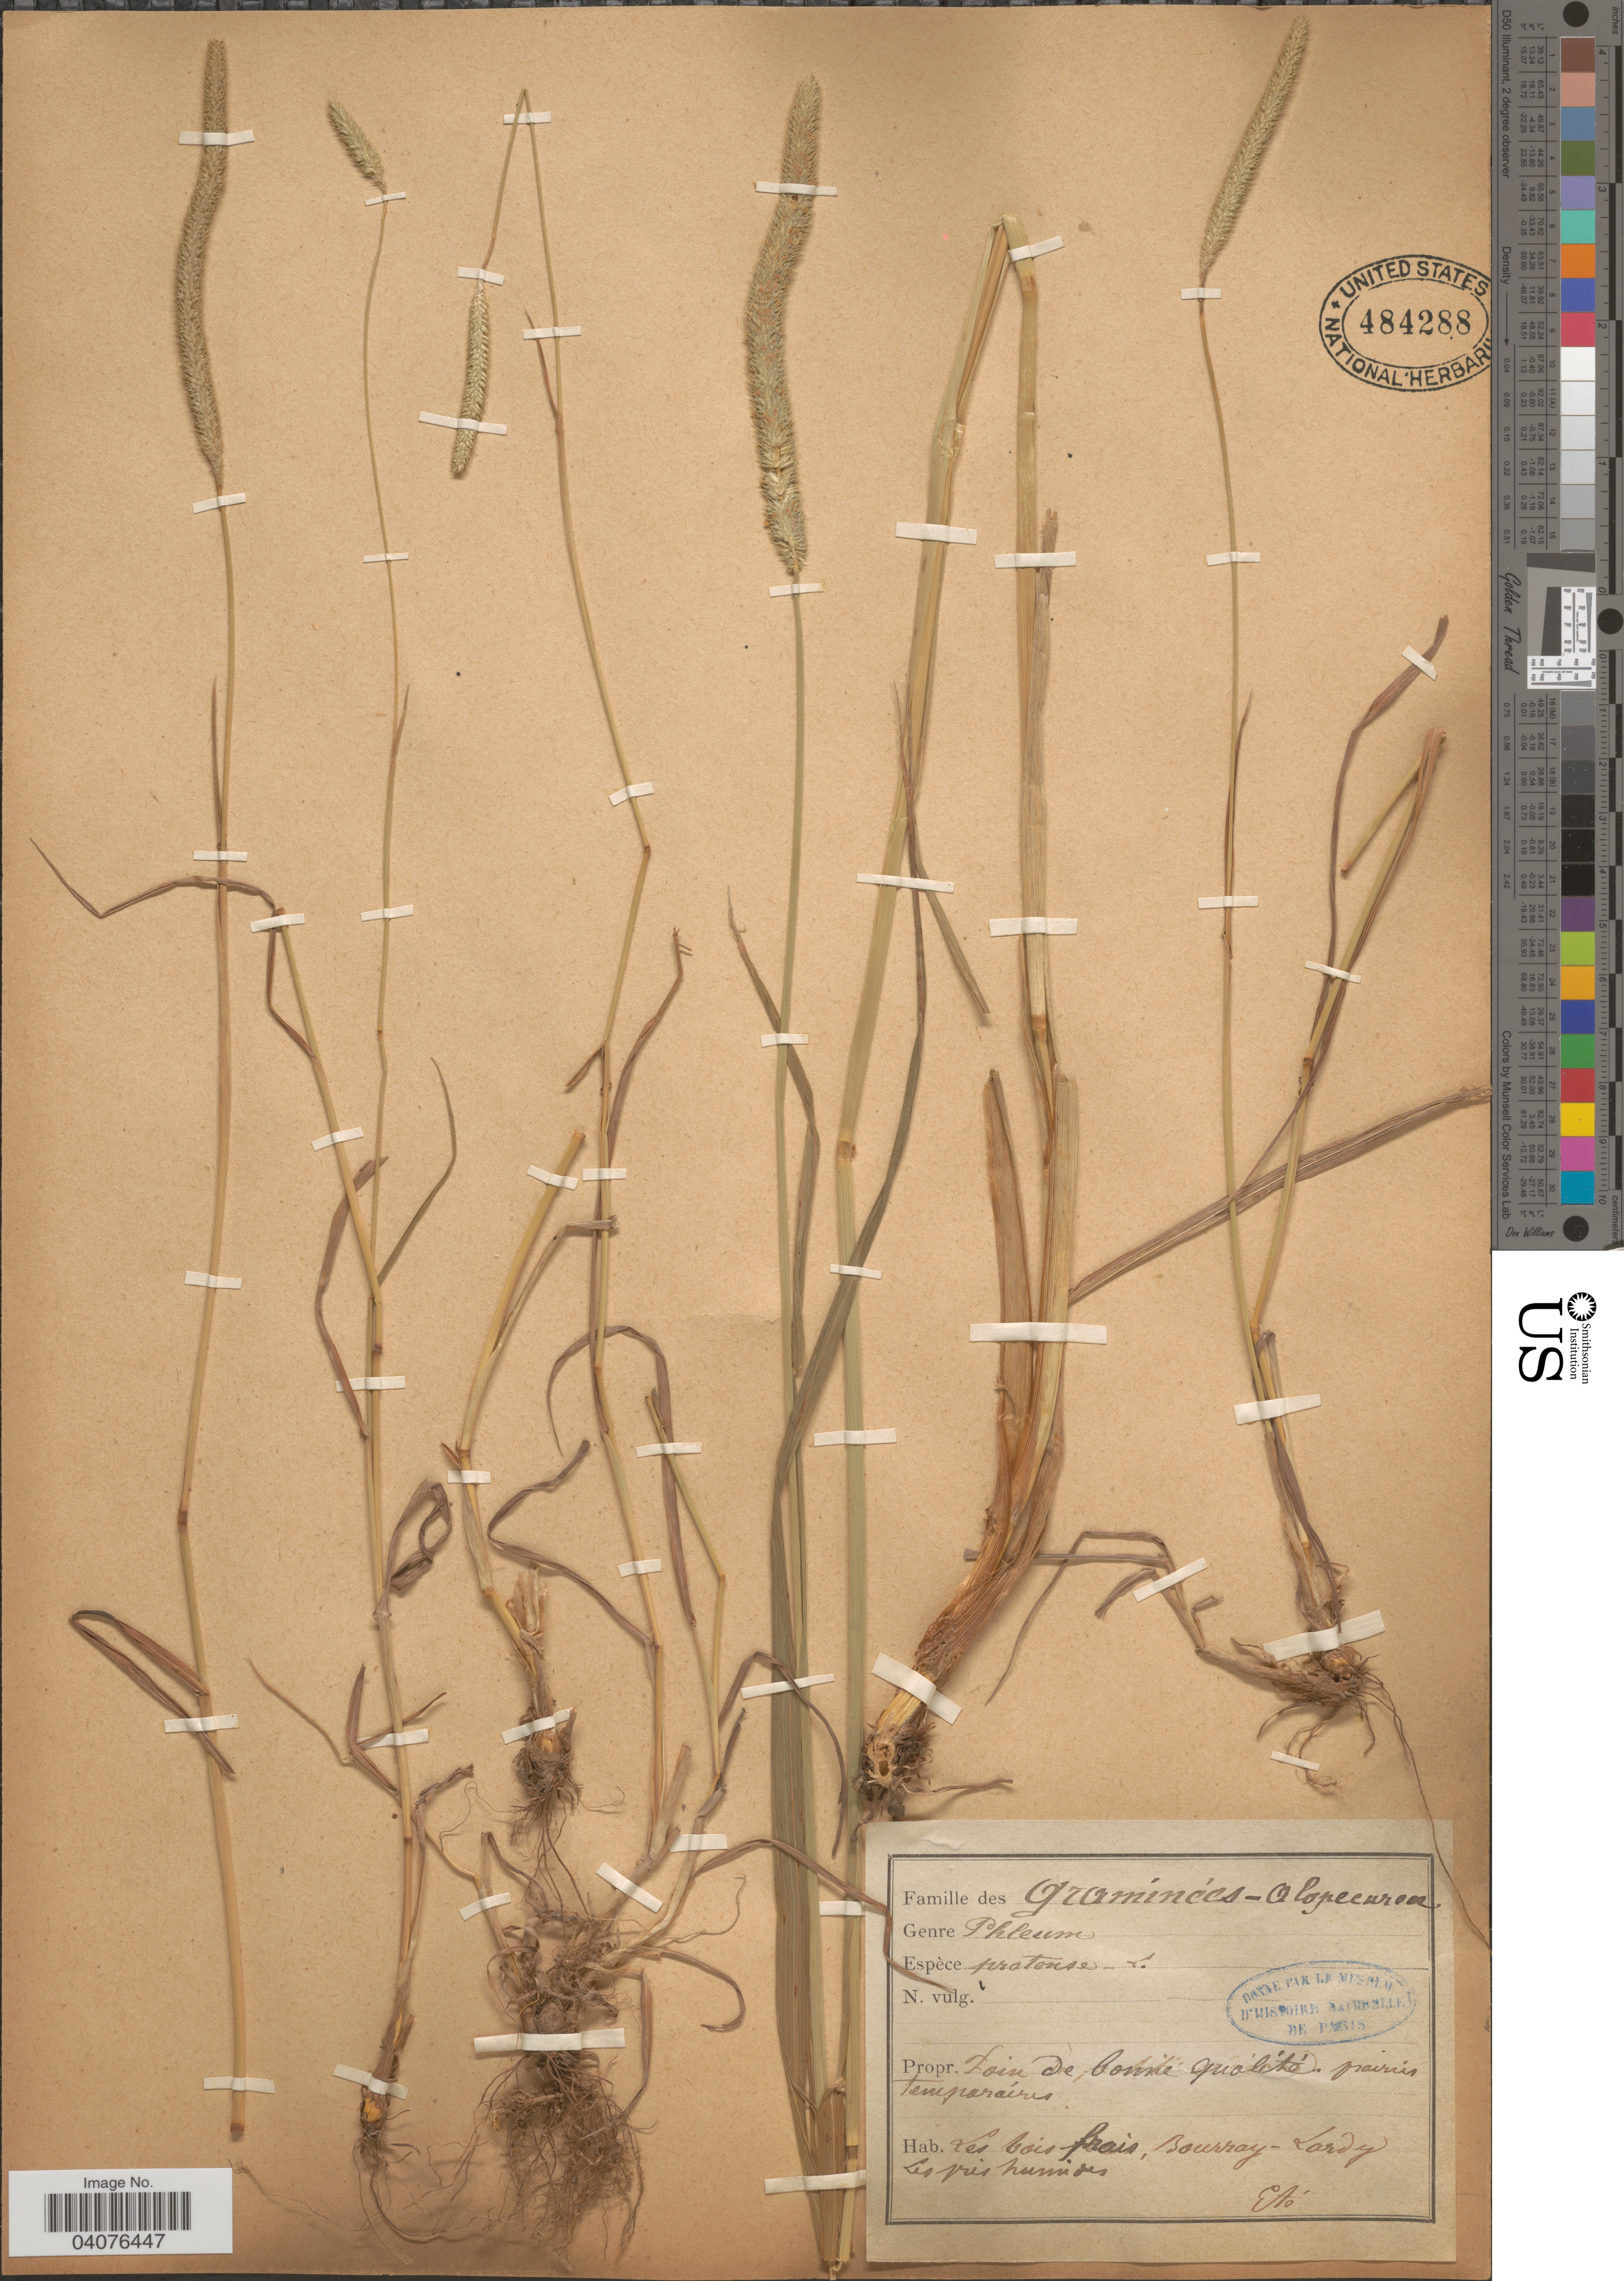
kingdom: Plantae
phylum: Tracheophyta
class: Liliopsida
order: Poales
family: Poaceae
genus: Phleum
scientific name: Phleum pratense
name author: L.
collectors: Eté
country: France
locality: Les bois frais, Bourray-Lardy. Les près humides.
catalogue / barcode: US 484288